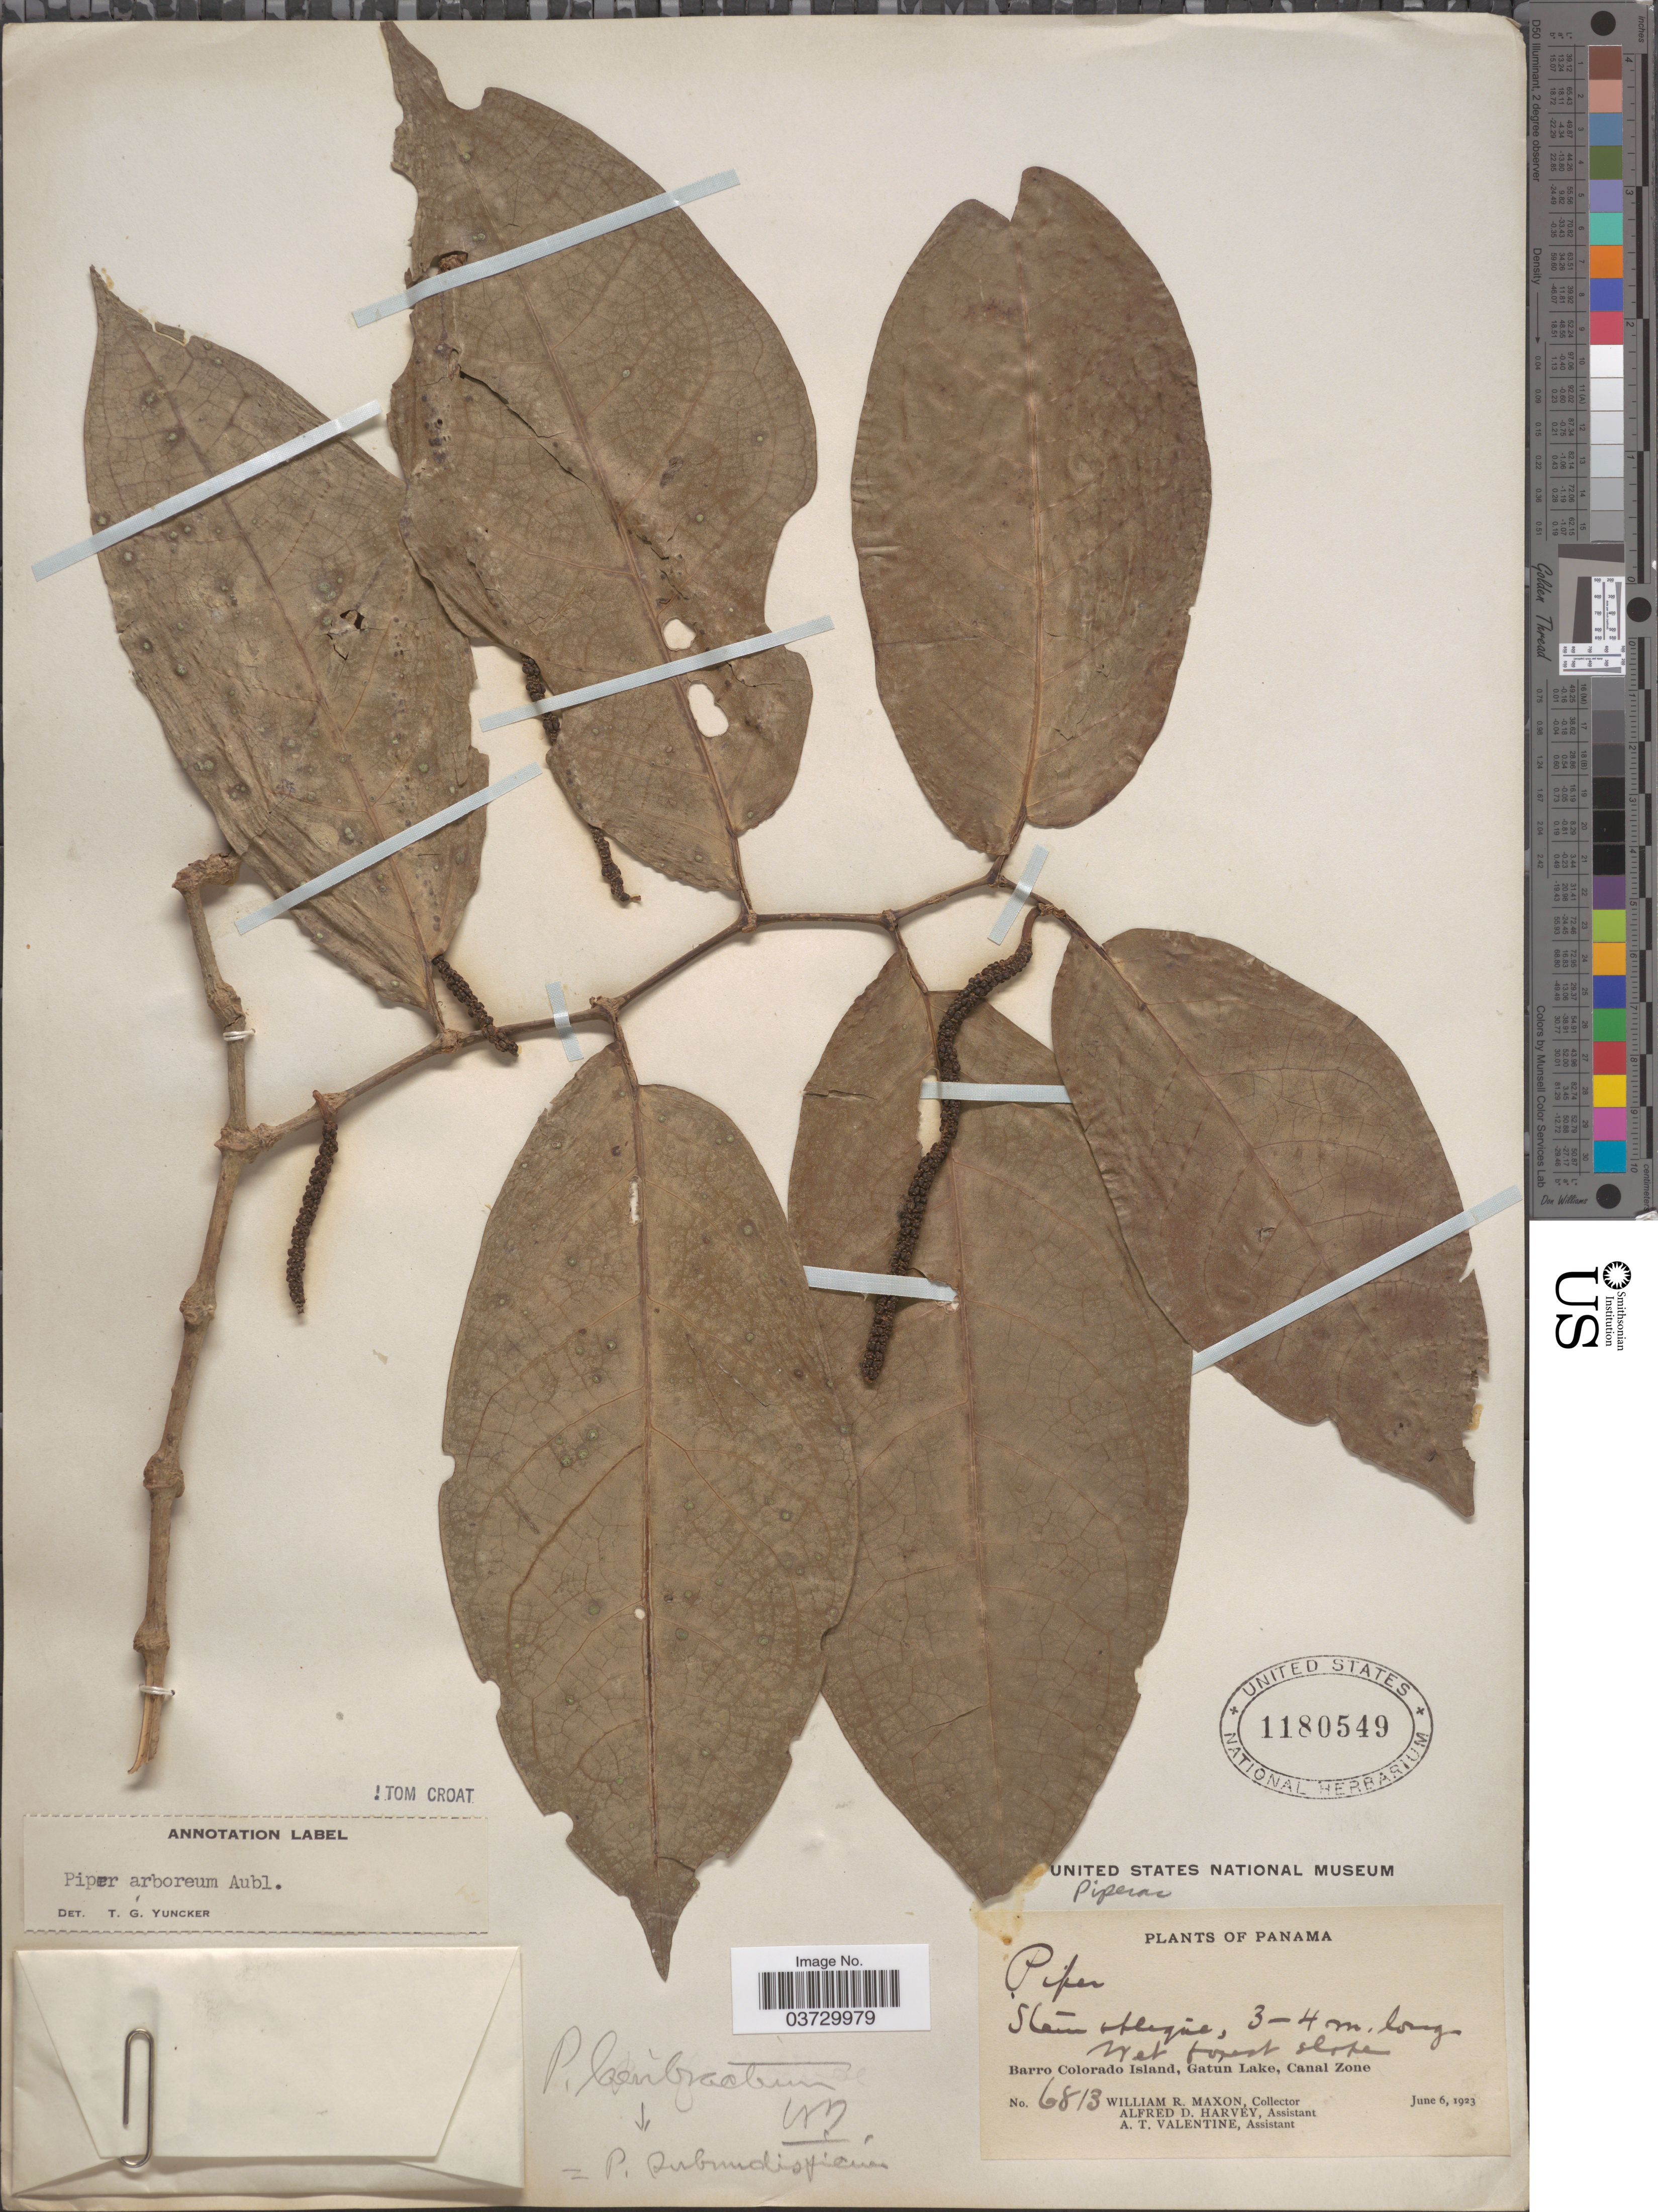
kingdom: Plantae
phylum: Tracheophyta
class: Magnoliopsida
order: Piperales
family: Piperaceae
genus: Piper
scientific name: Piper arboreum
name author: Aubl.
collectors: W. R. Maxon, A. D. Harvey & A. Valentine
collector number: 6813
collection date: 1923-06-06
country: Panama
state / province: Panamá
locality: Barro Colorado Island, Gatún Lake, Canal Zone.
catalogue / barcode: US 1180549